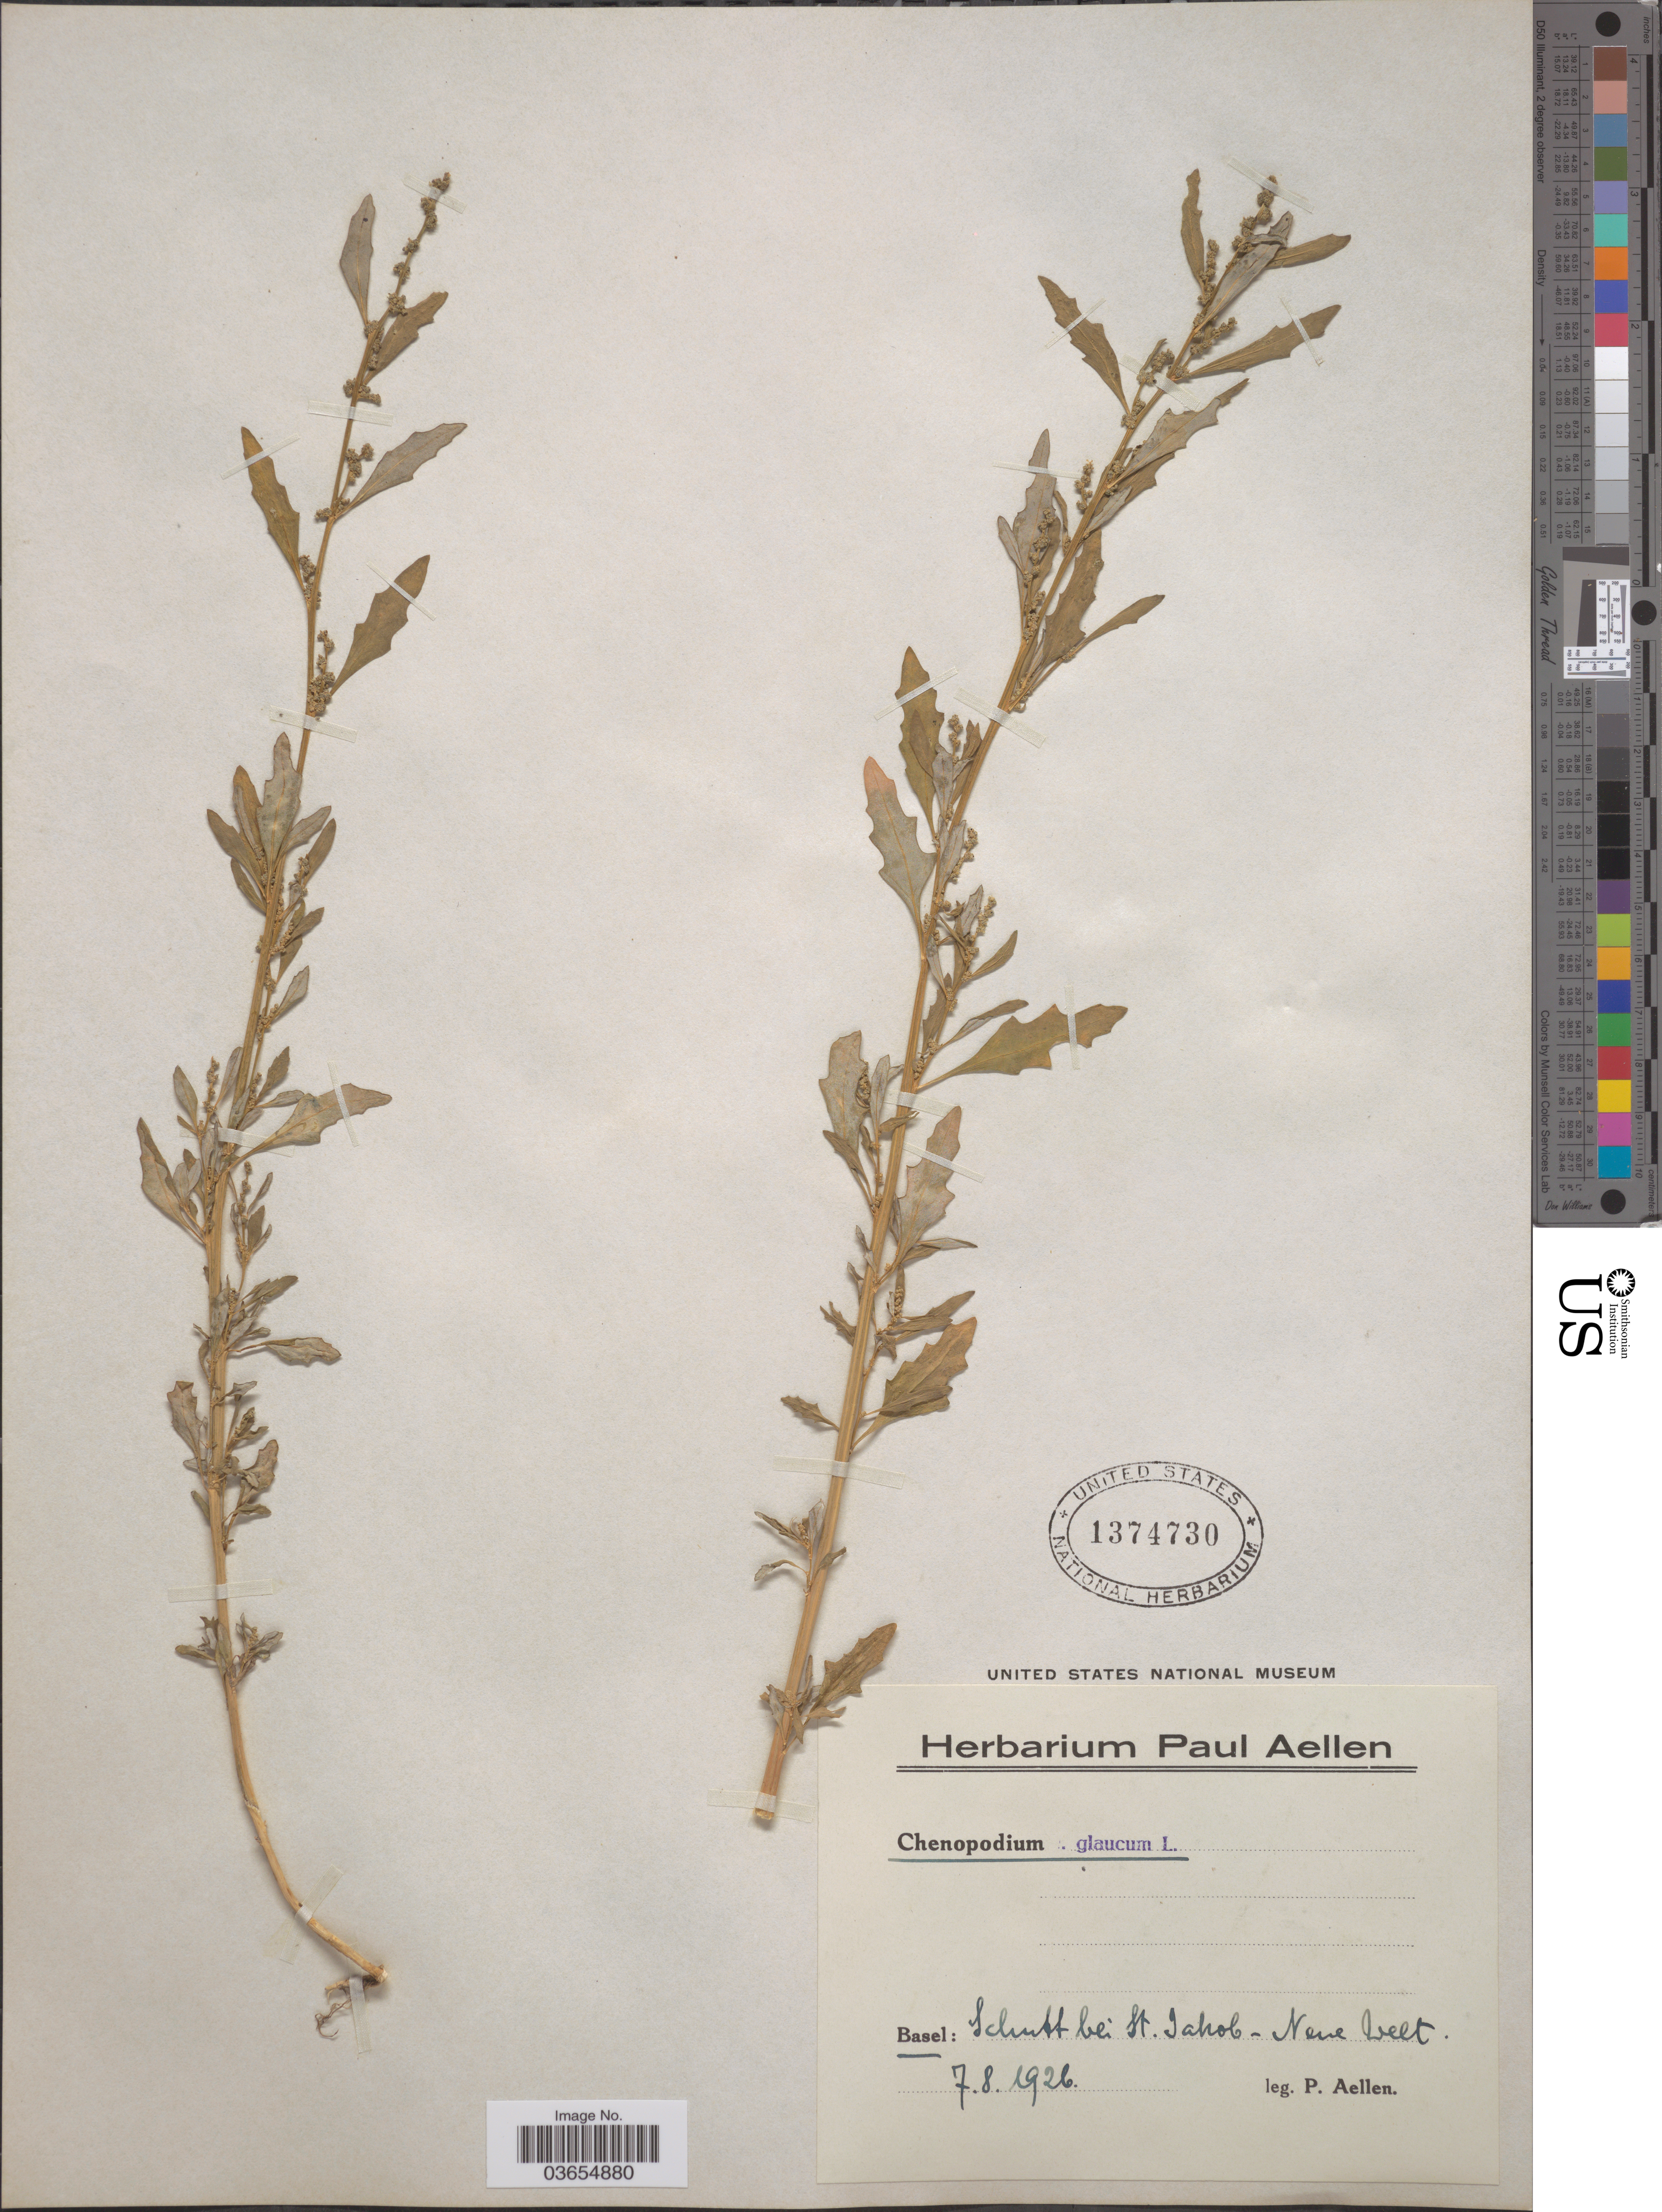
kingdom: Plantae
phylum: Tracheophyta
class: Magnoliopsida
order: Caryophyllales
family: Amaranthaceae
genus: Chenopodium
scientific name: Chenopodium glaucum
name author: L.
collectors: P. Aellen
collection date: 1926-08-07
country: Switzerland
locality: Basel: Schutt bei St. Jakob - Neue Welt.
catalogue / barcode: US 1374730